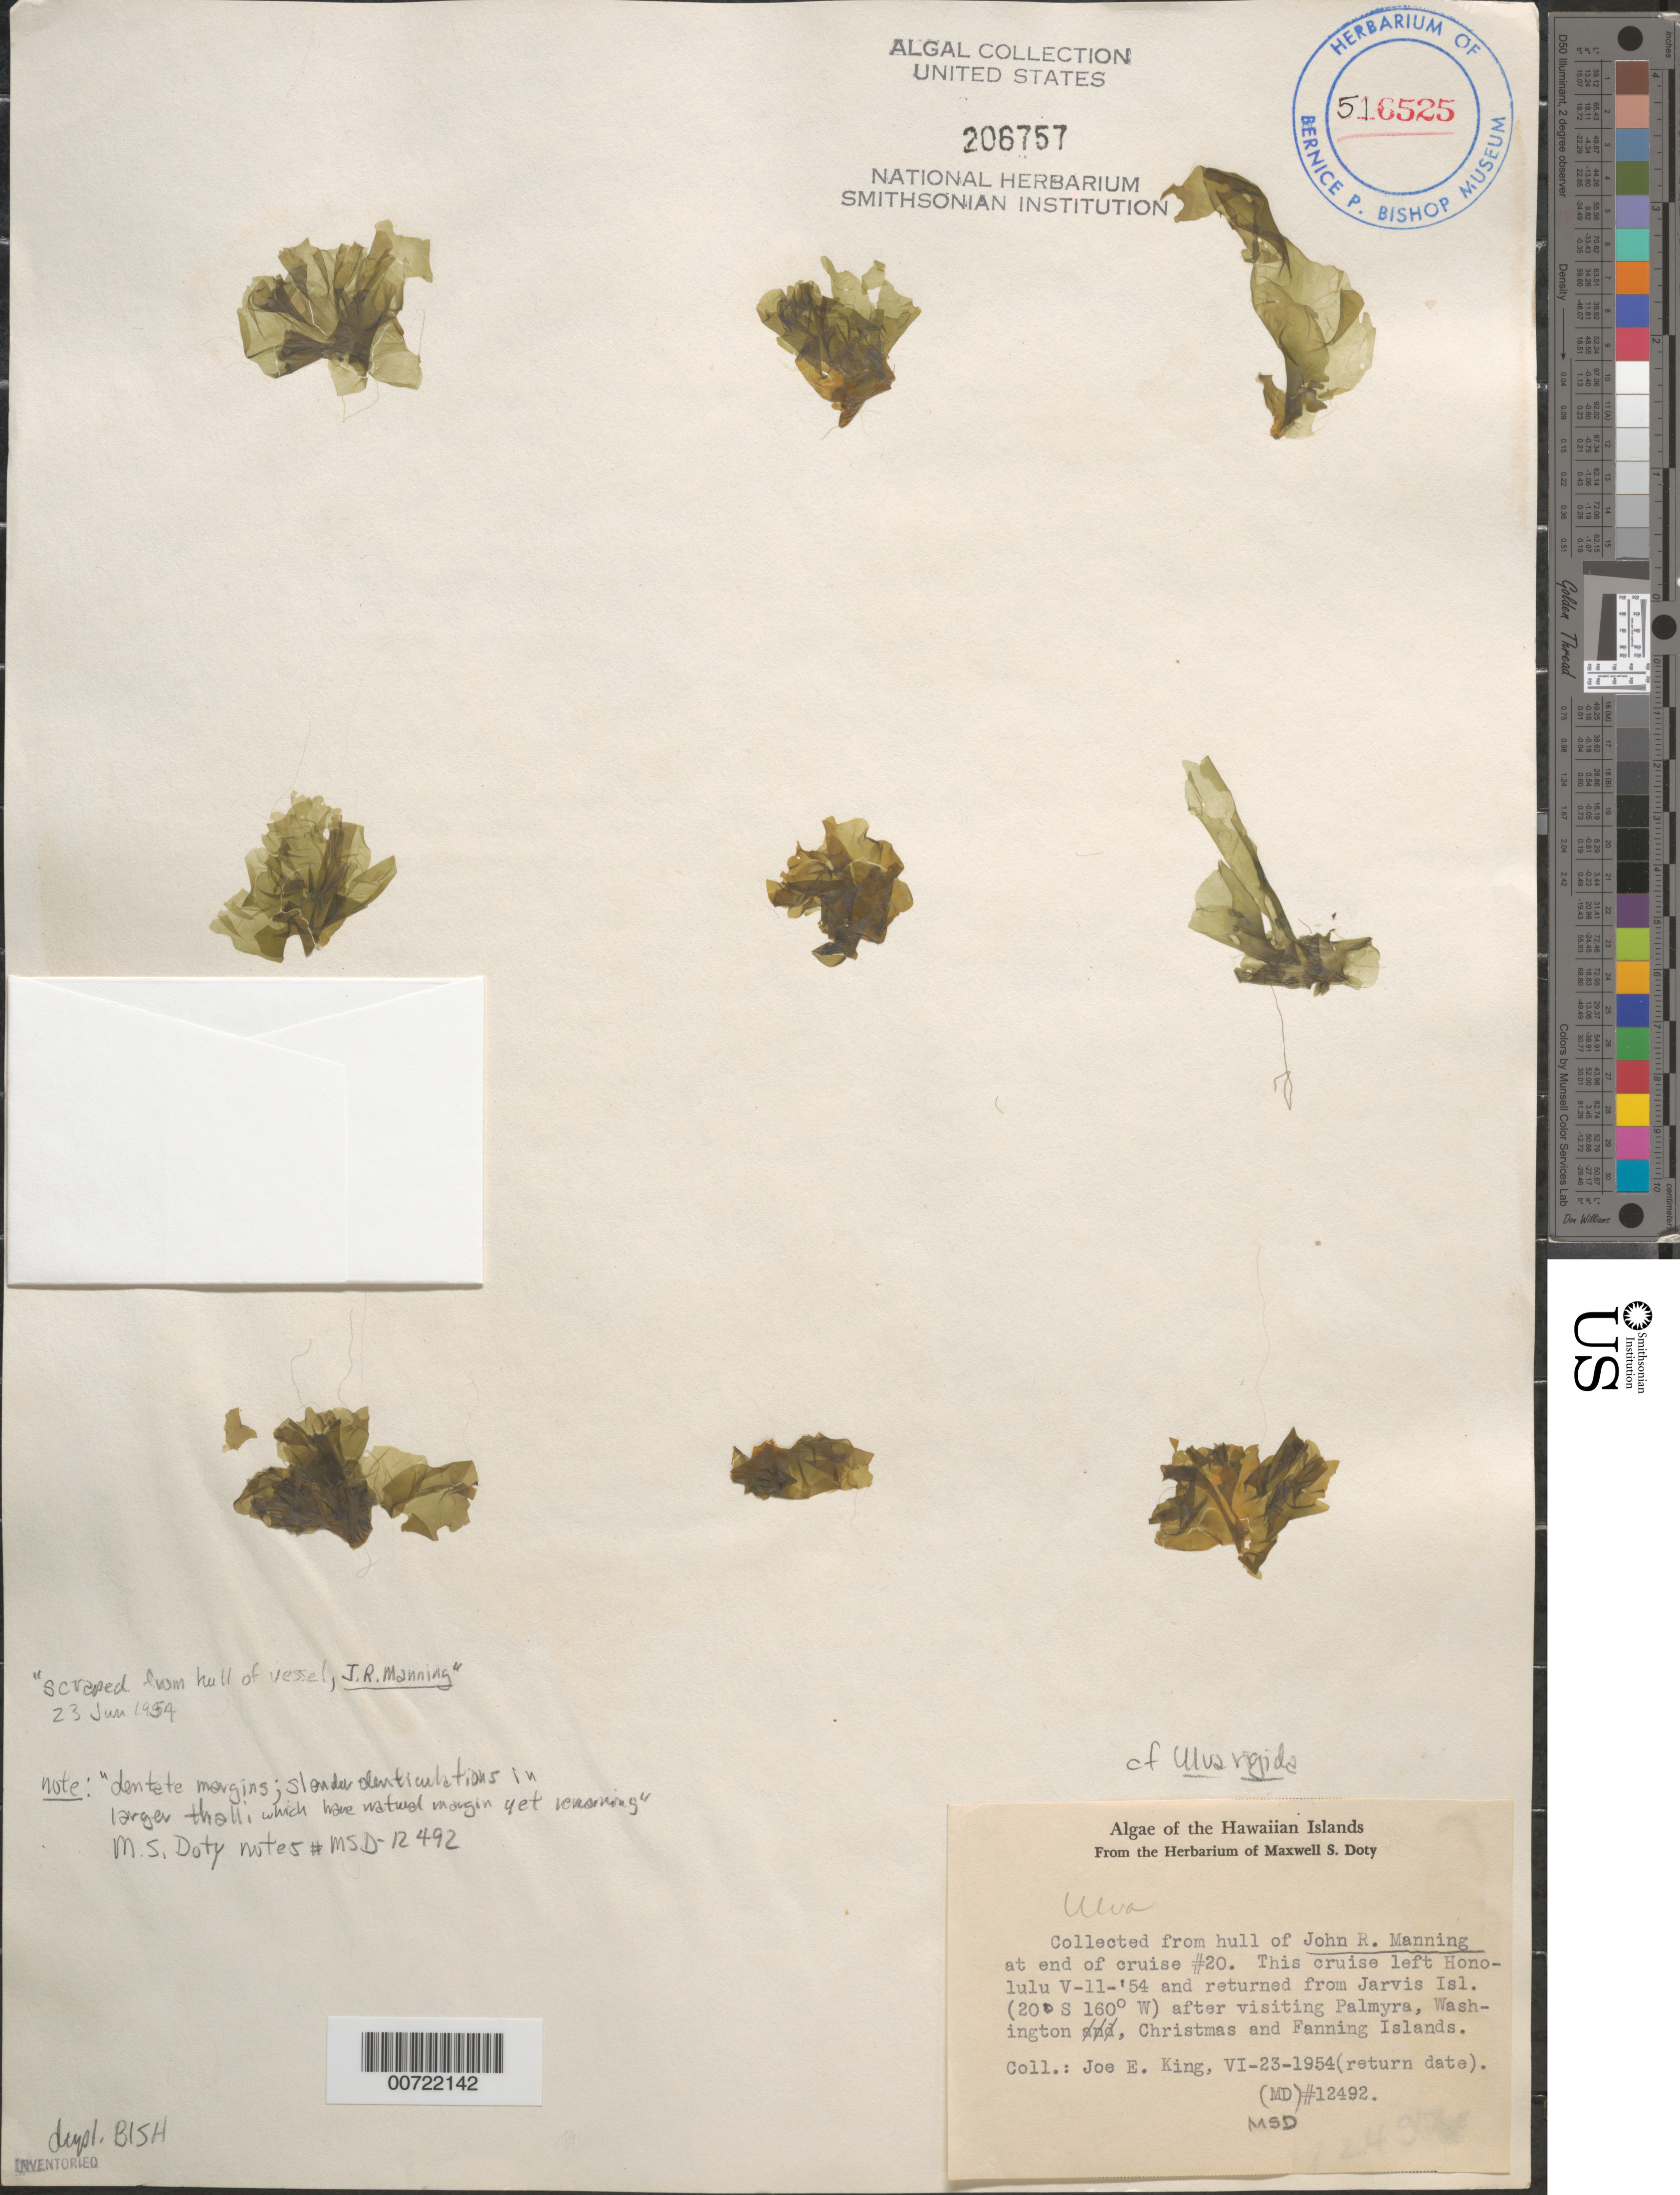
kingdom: Plantae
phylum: Chlorophyta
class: Ulvophyceae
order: Ulvales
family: Ulvaceae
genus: Ulva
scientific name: Ulva rigida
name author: C. Agardh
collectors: Joe E. King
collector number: MSD 12492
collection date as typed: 23 Jun 1954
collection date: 1954-06-23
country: United States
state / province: Hawaii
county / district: Honolulu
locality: Developed on cruise 20 of the John R. Manning between Honolulu (Hawaii), the Line Islands, equatorial region and return to Honolulu during about 1 month, ending 23 June 1954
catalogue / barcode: US 206757